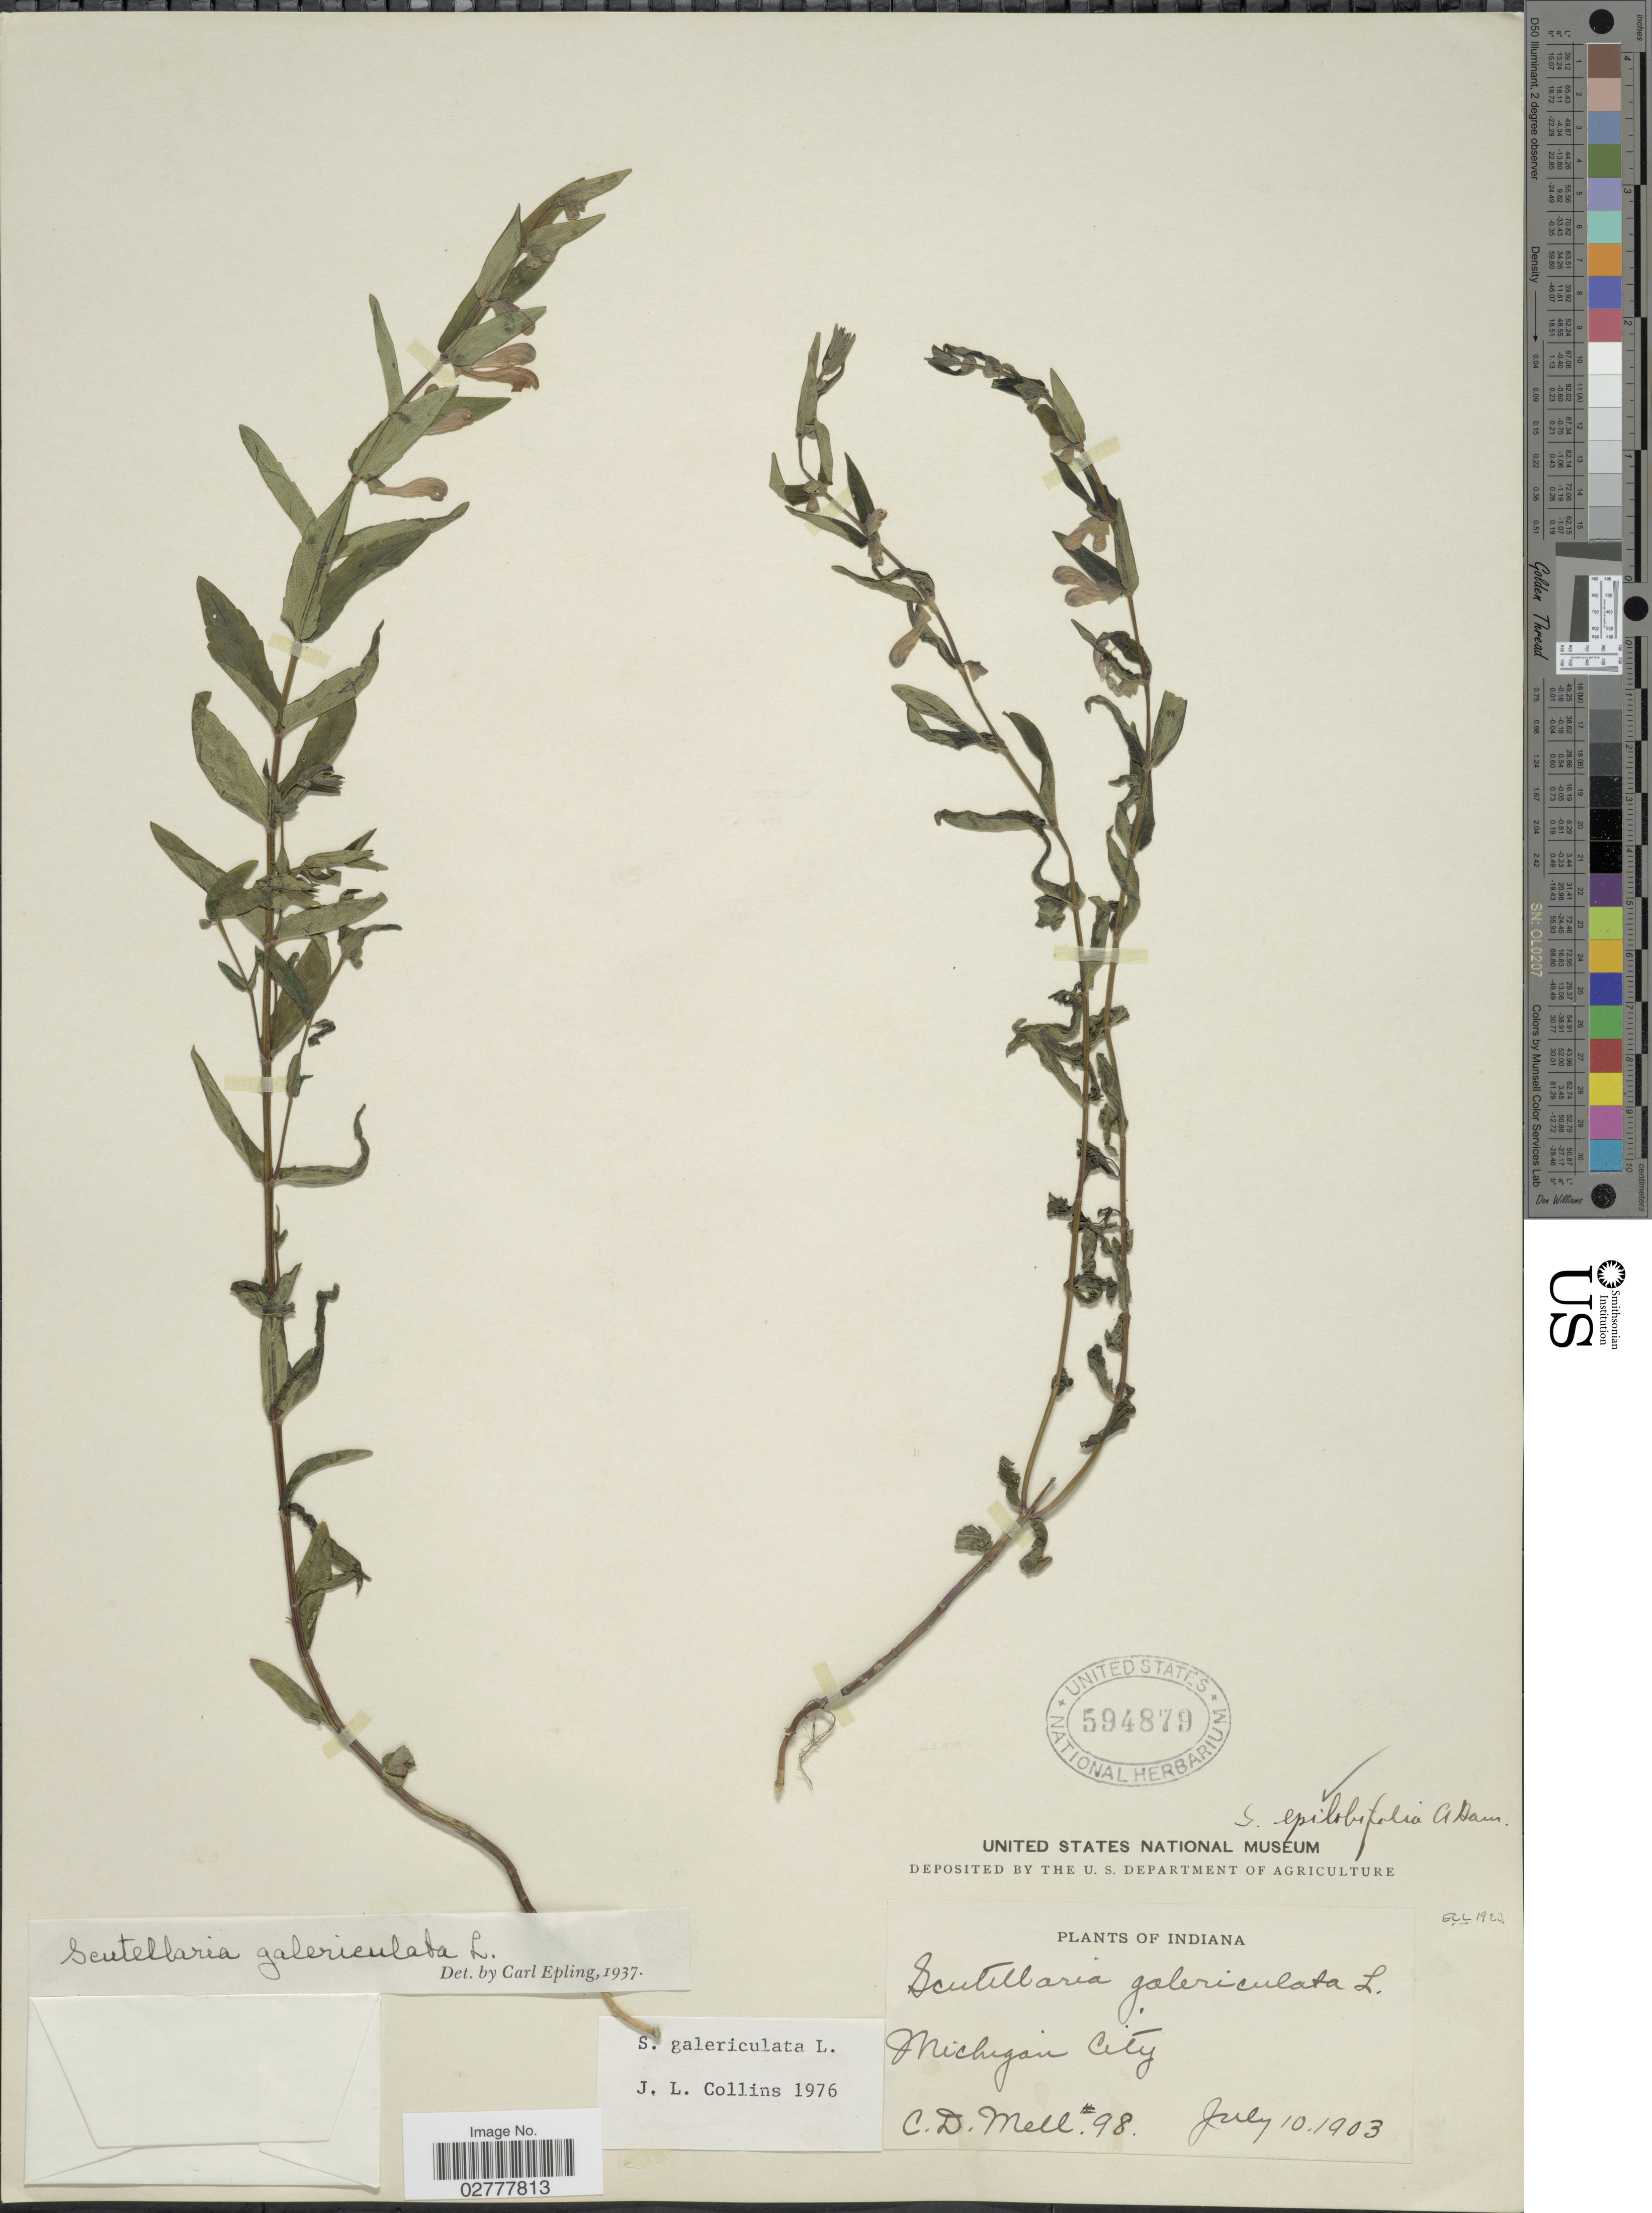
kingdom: Plantae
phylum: Tracheophyta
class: Magnoliopsida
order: Lamiales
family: Lamiaceae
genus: Scutellaria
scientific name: Scutellaria galericulata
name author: L.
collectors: C. D. Mell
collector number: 98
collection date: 1903-07-10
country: United States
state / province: Indiana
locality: Michigan City.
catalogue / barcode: US 594879